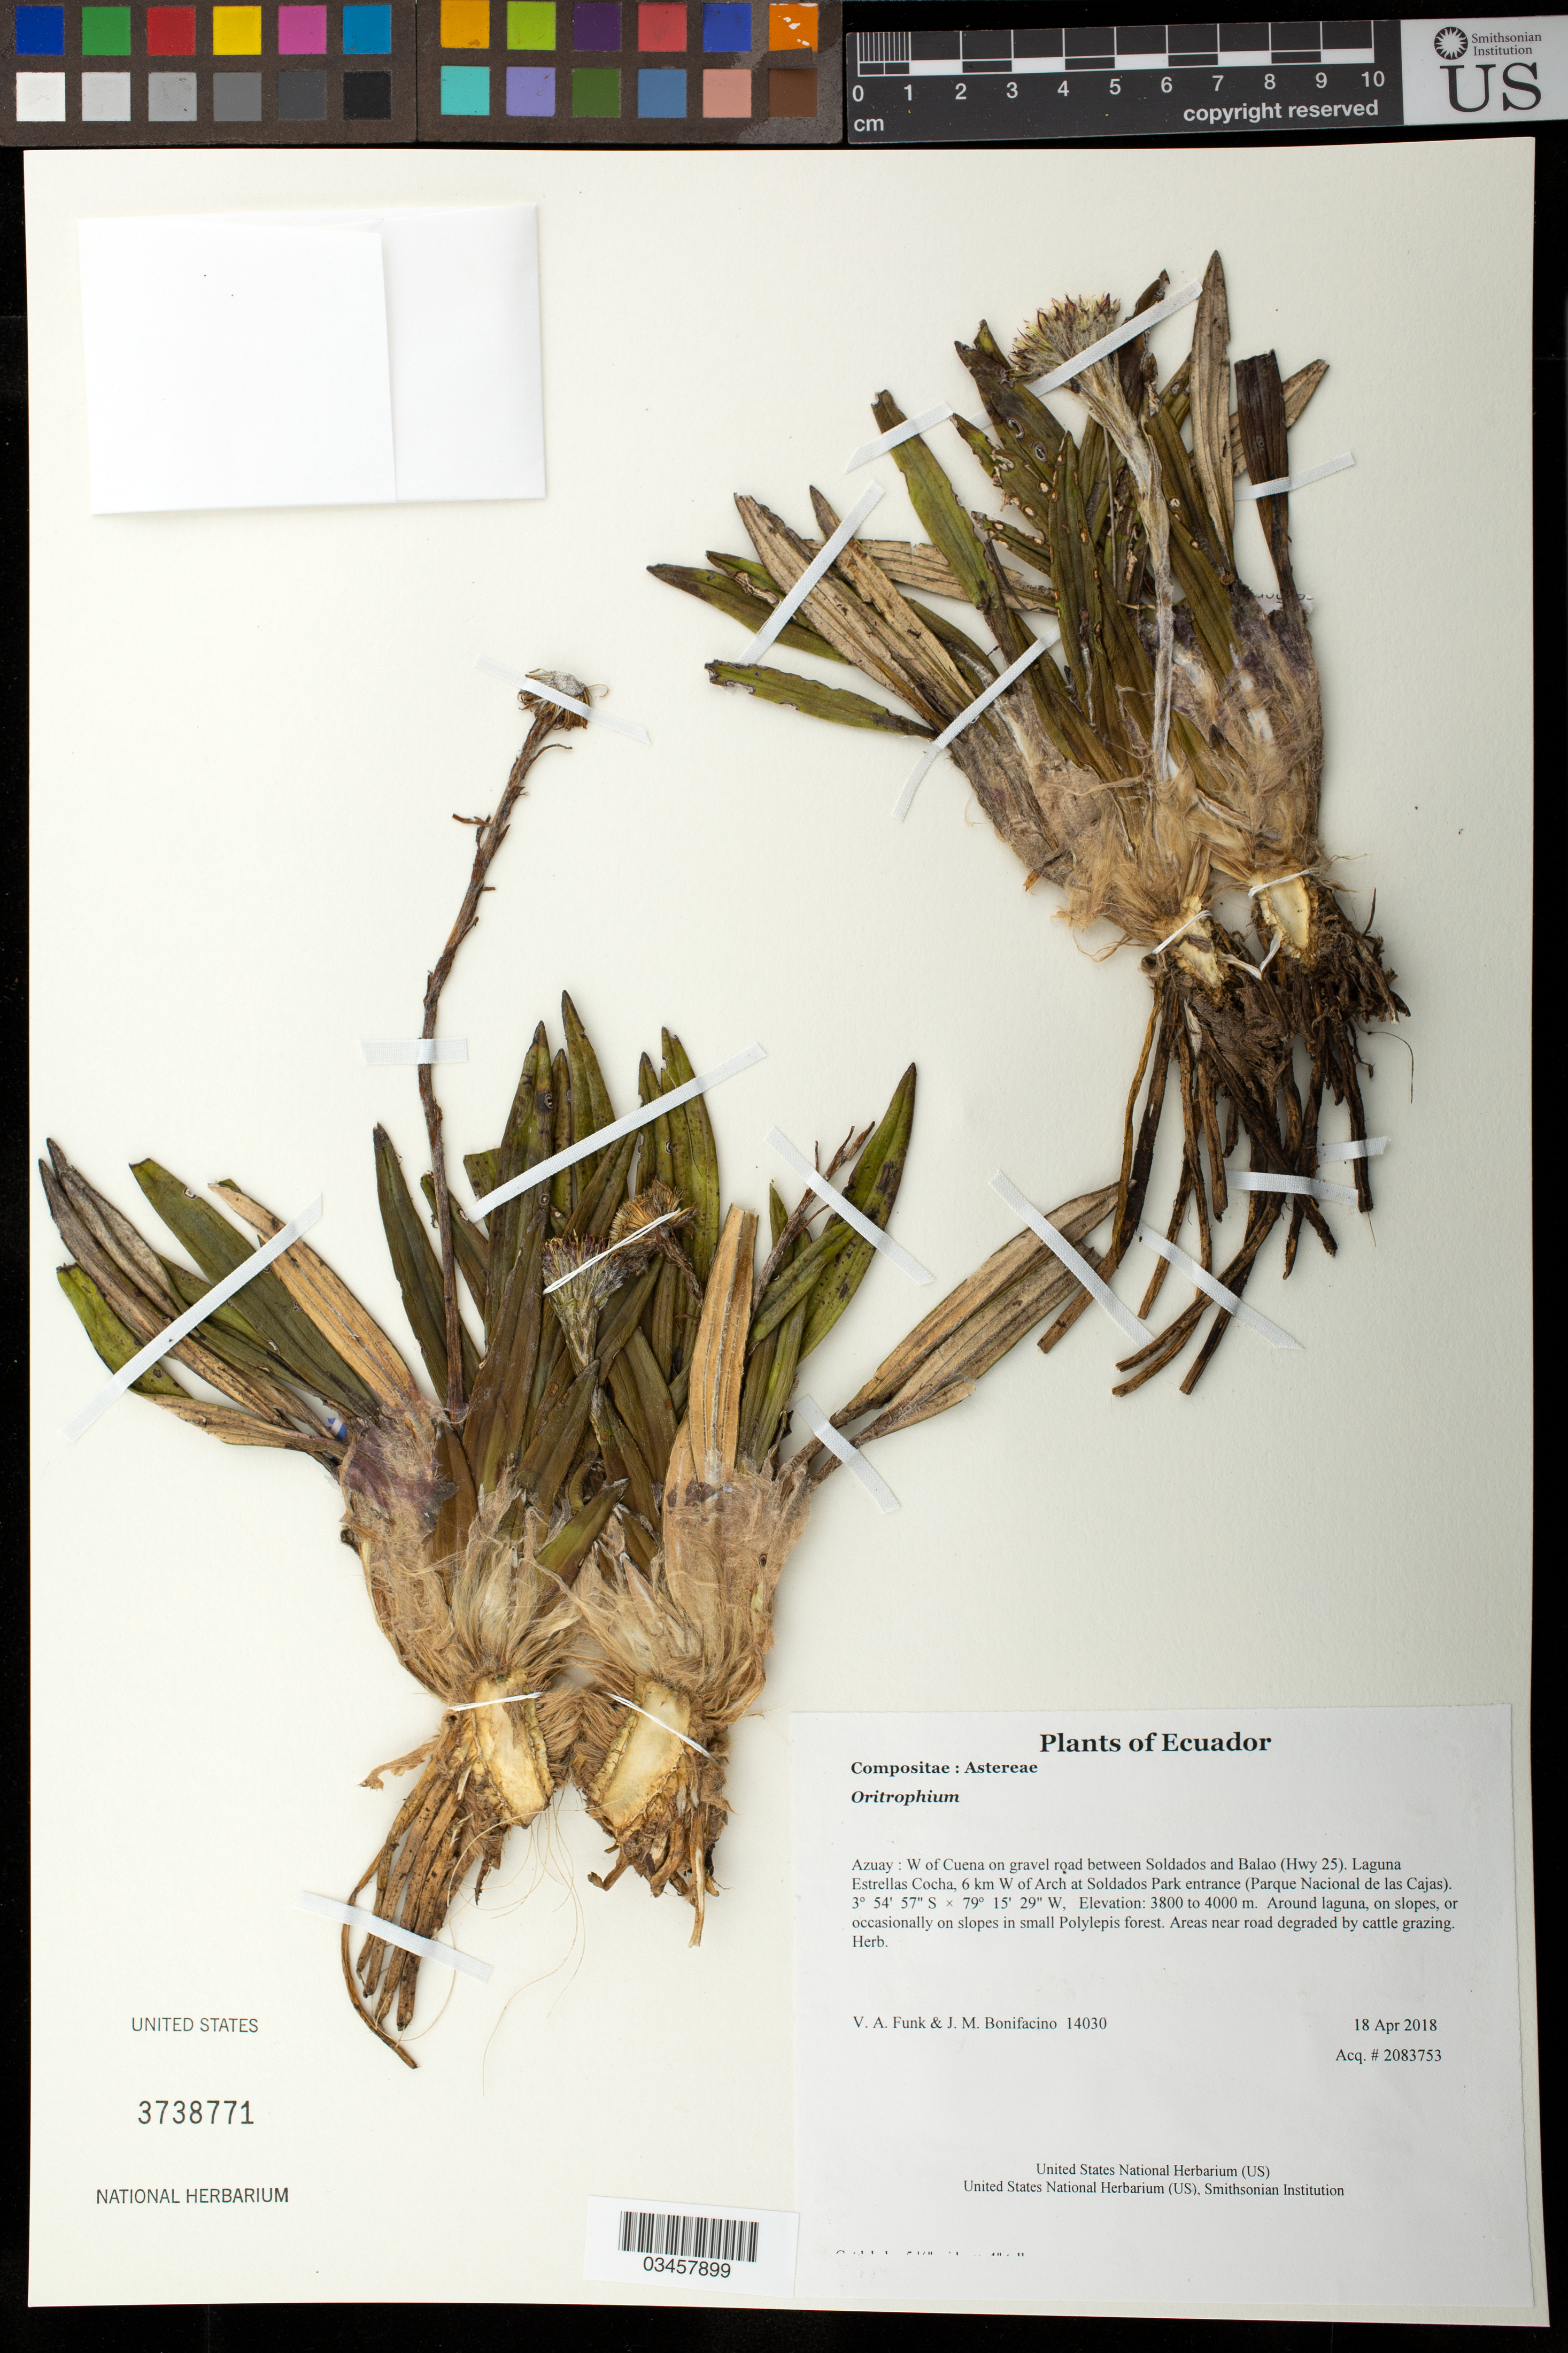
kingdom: Plantae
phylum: Tracheophyta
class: Magnoliopsida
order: Asterales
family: Asteraceae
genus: Oritrophium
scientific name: Oritrophium sp.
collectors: V. Funk & M. Bonifacino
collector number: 14030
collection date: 2018-04-18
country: Ecuador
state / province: Azuay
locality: W of Cuena on gravel road between Soldados and Balao (Hwy 25). Laguna Estrellas Cocha, 6 km W of Arch at Soldados Park entrance (Parque Nacional de las Cajas).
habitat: Around laguna, on slopes, or occasionally on slopes in small Polylepis forest. Areas near road degraded by cattle grazing.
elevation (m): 3800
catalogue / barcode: US 3738771